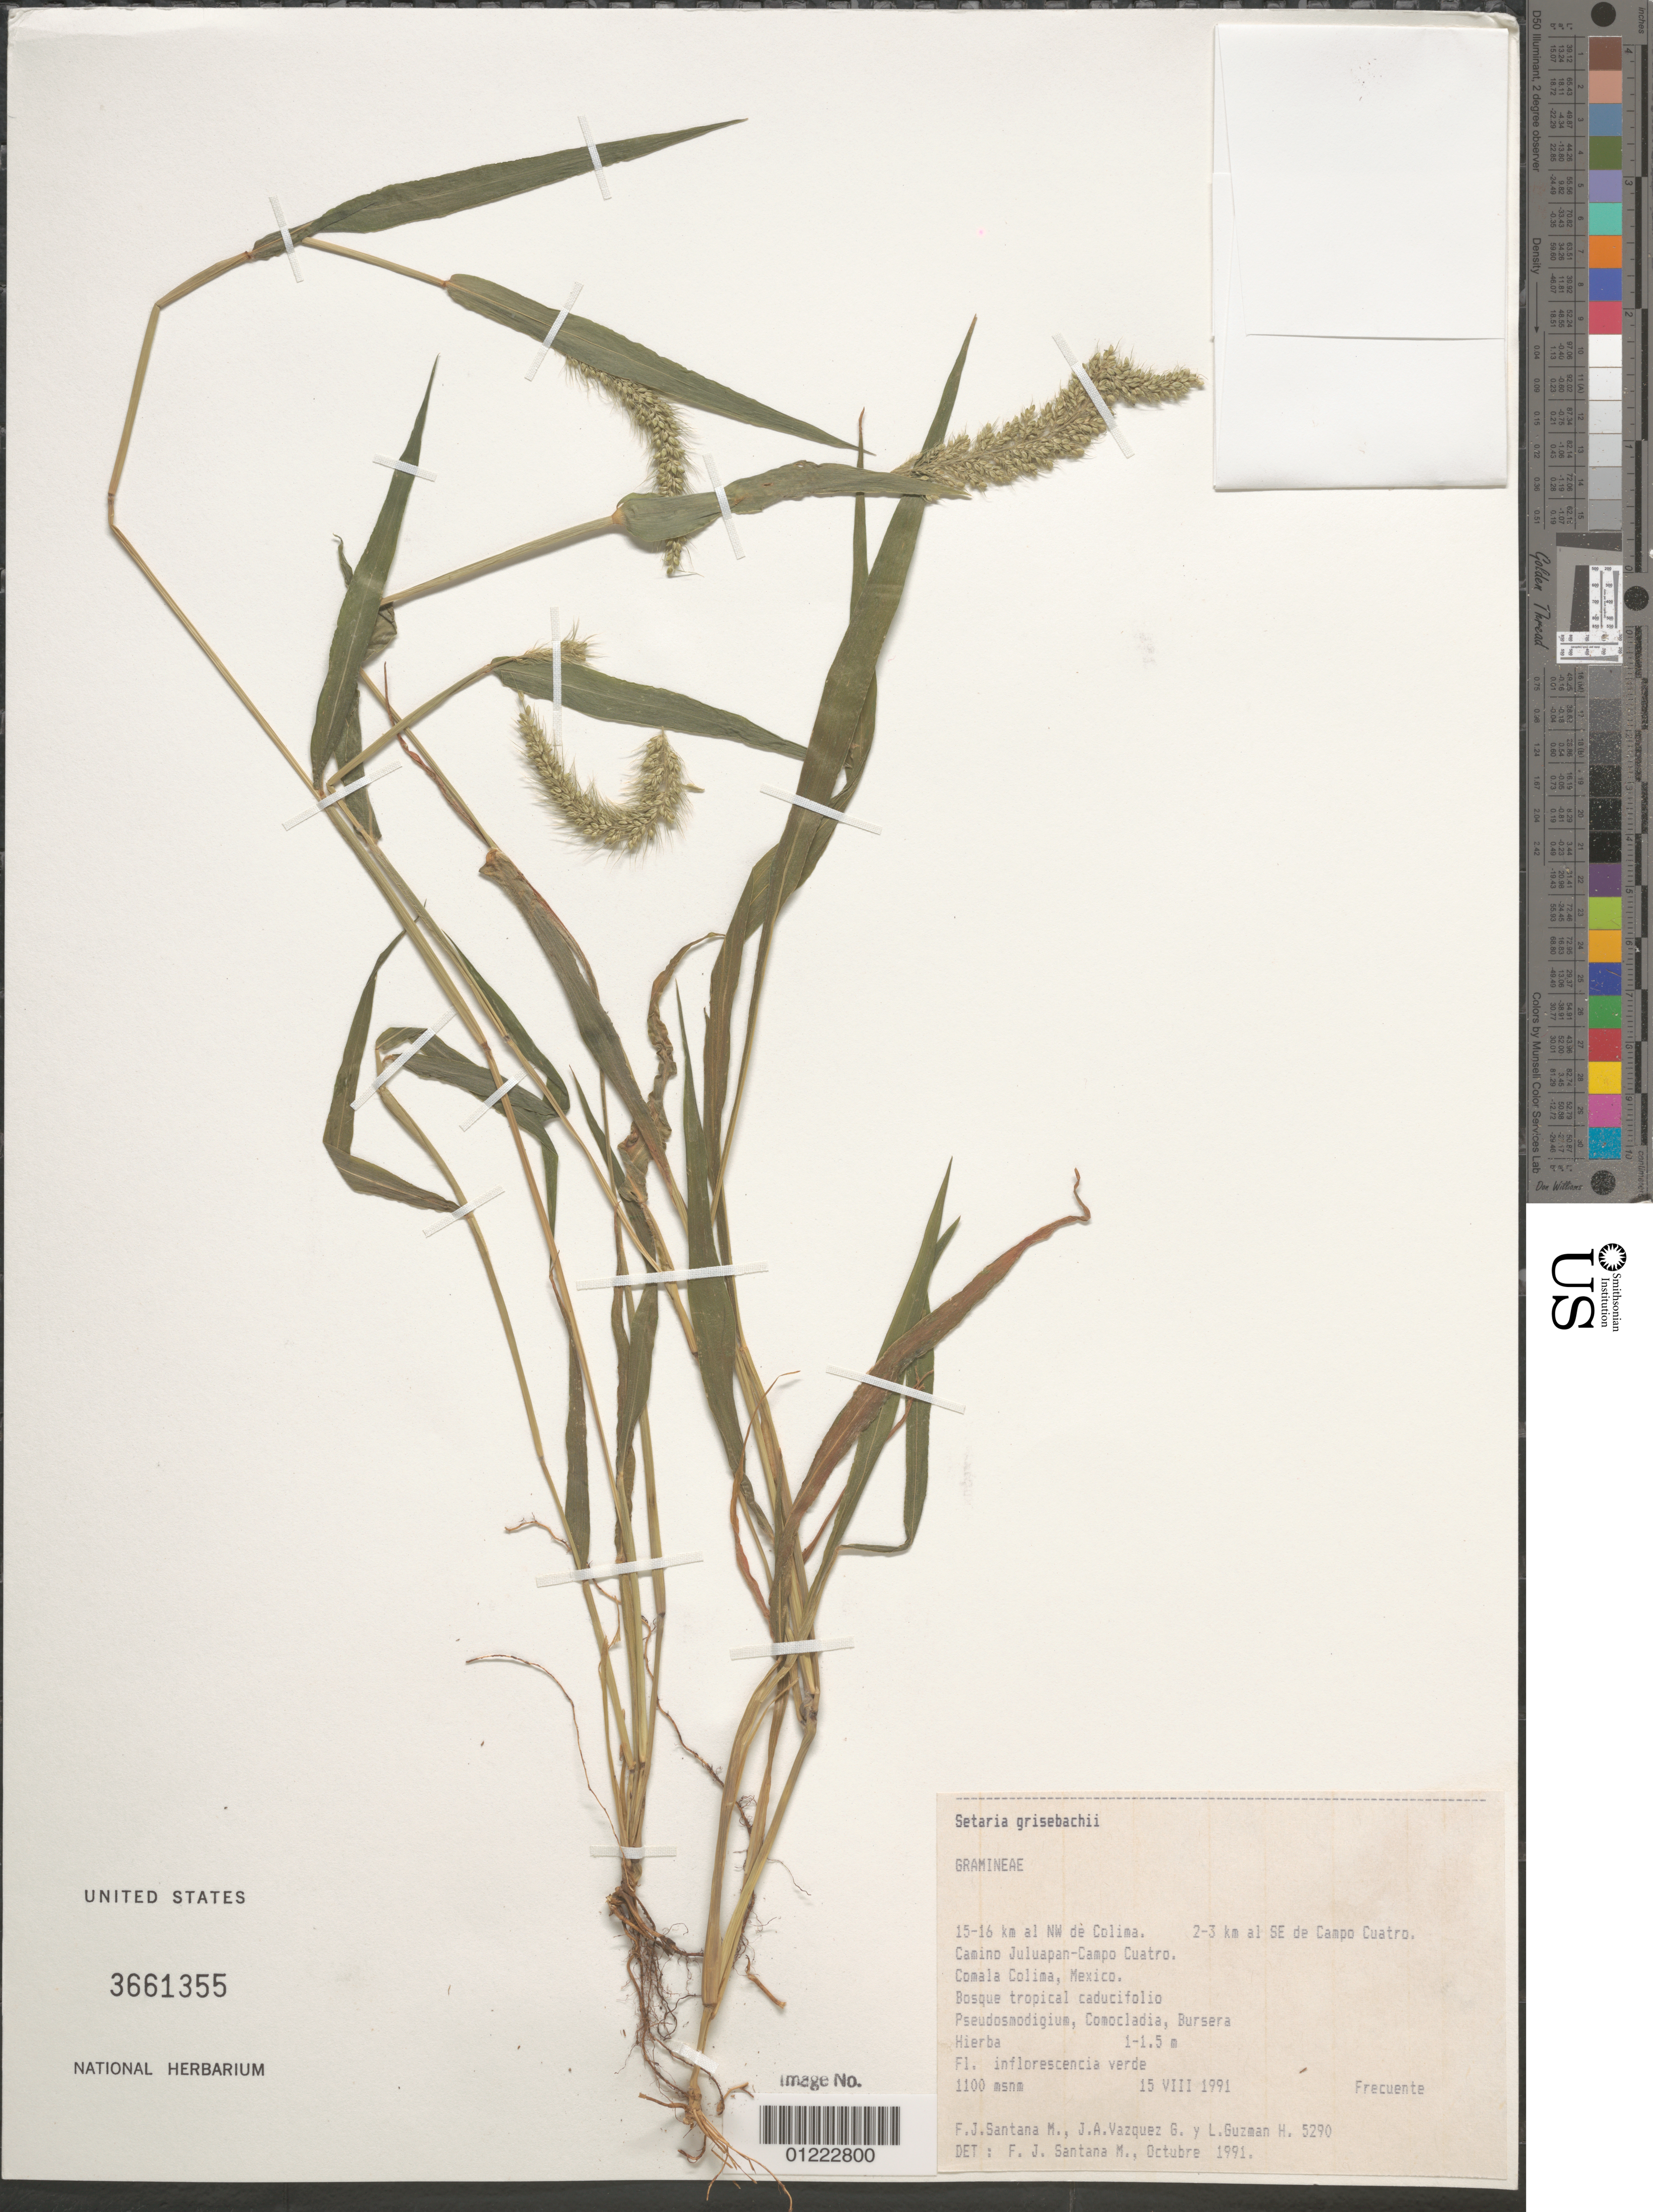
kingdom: Plantae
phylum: Tracheophyta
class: Liliopsida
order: Poales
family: Poaceae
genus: Setaria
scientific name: Setaria grisebachii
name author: E. Fourn.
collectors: F. J. Santana M., J. A. Vázquez G. & L. Guzmán H.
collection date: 1991-08-15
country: Mexico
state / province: Colima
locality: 15-16 km al NW SE Colima. 2-3 km al SE de Campo Cuatro. Camino Juluapan-Campo Cuatro. Cómala.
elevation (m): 1100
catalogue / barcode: US 3661355